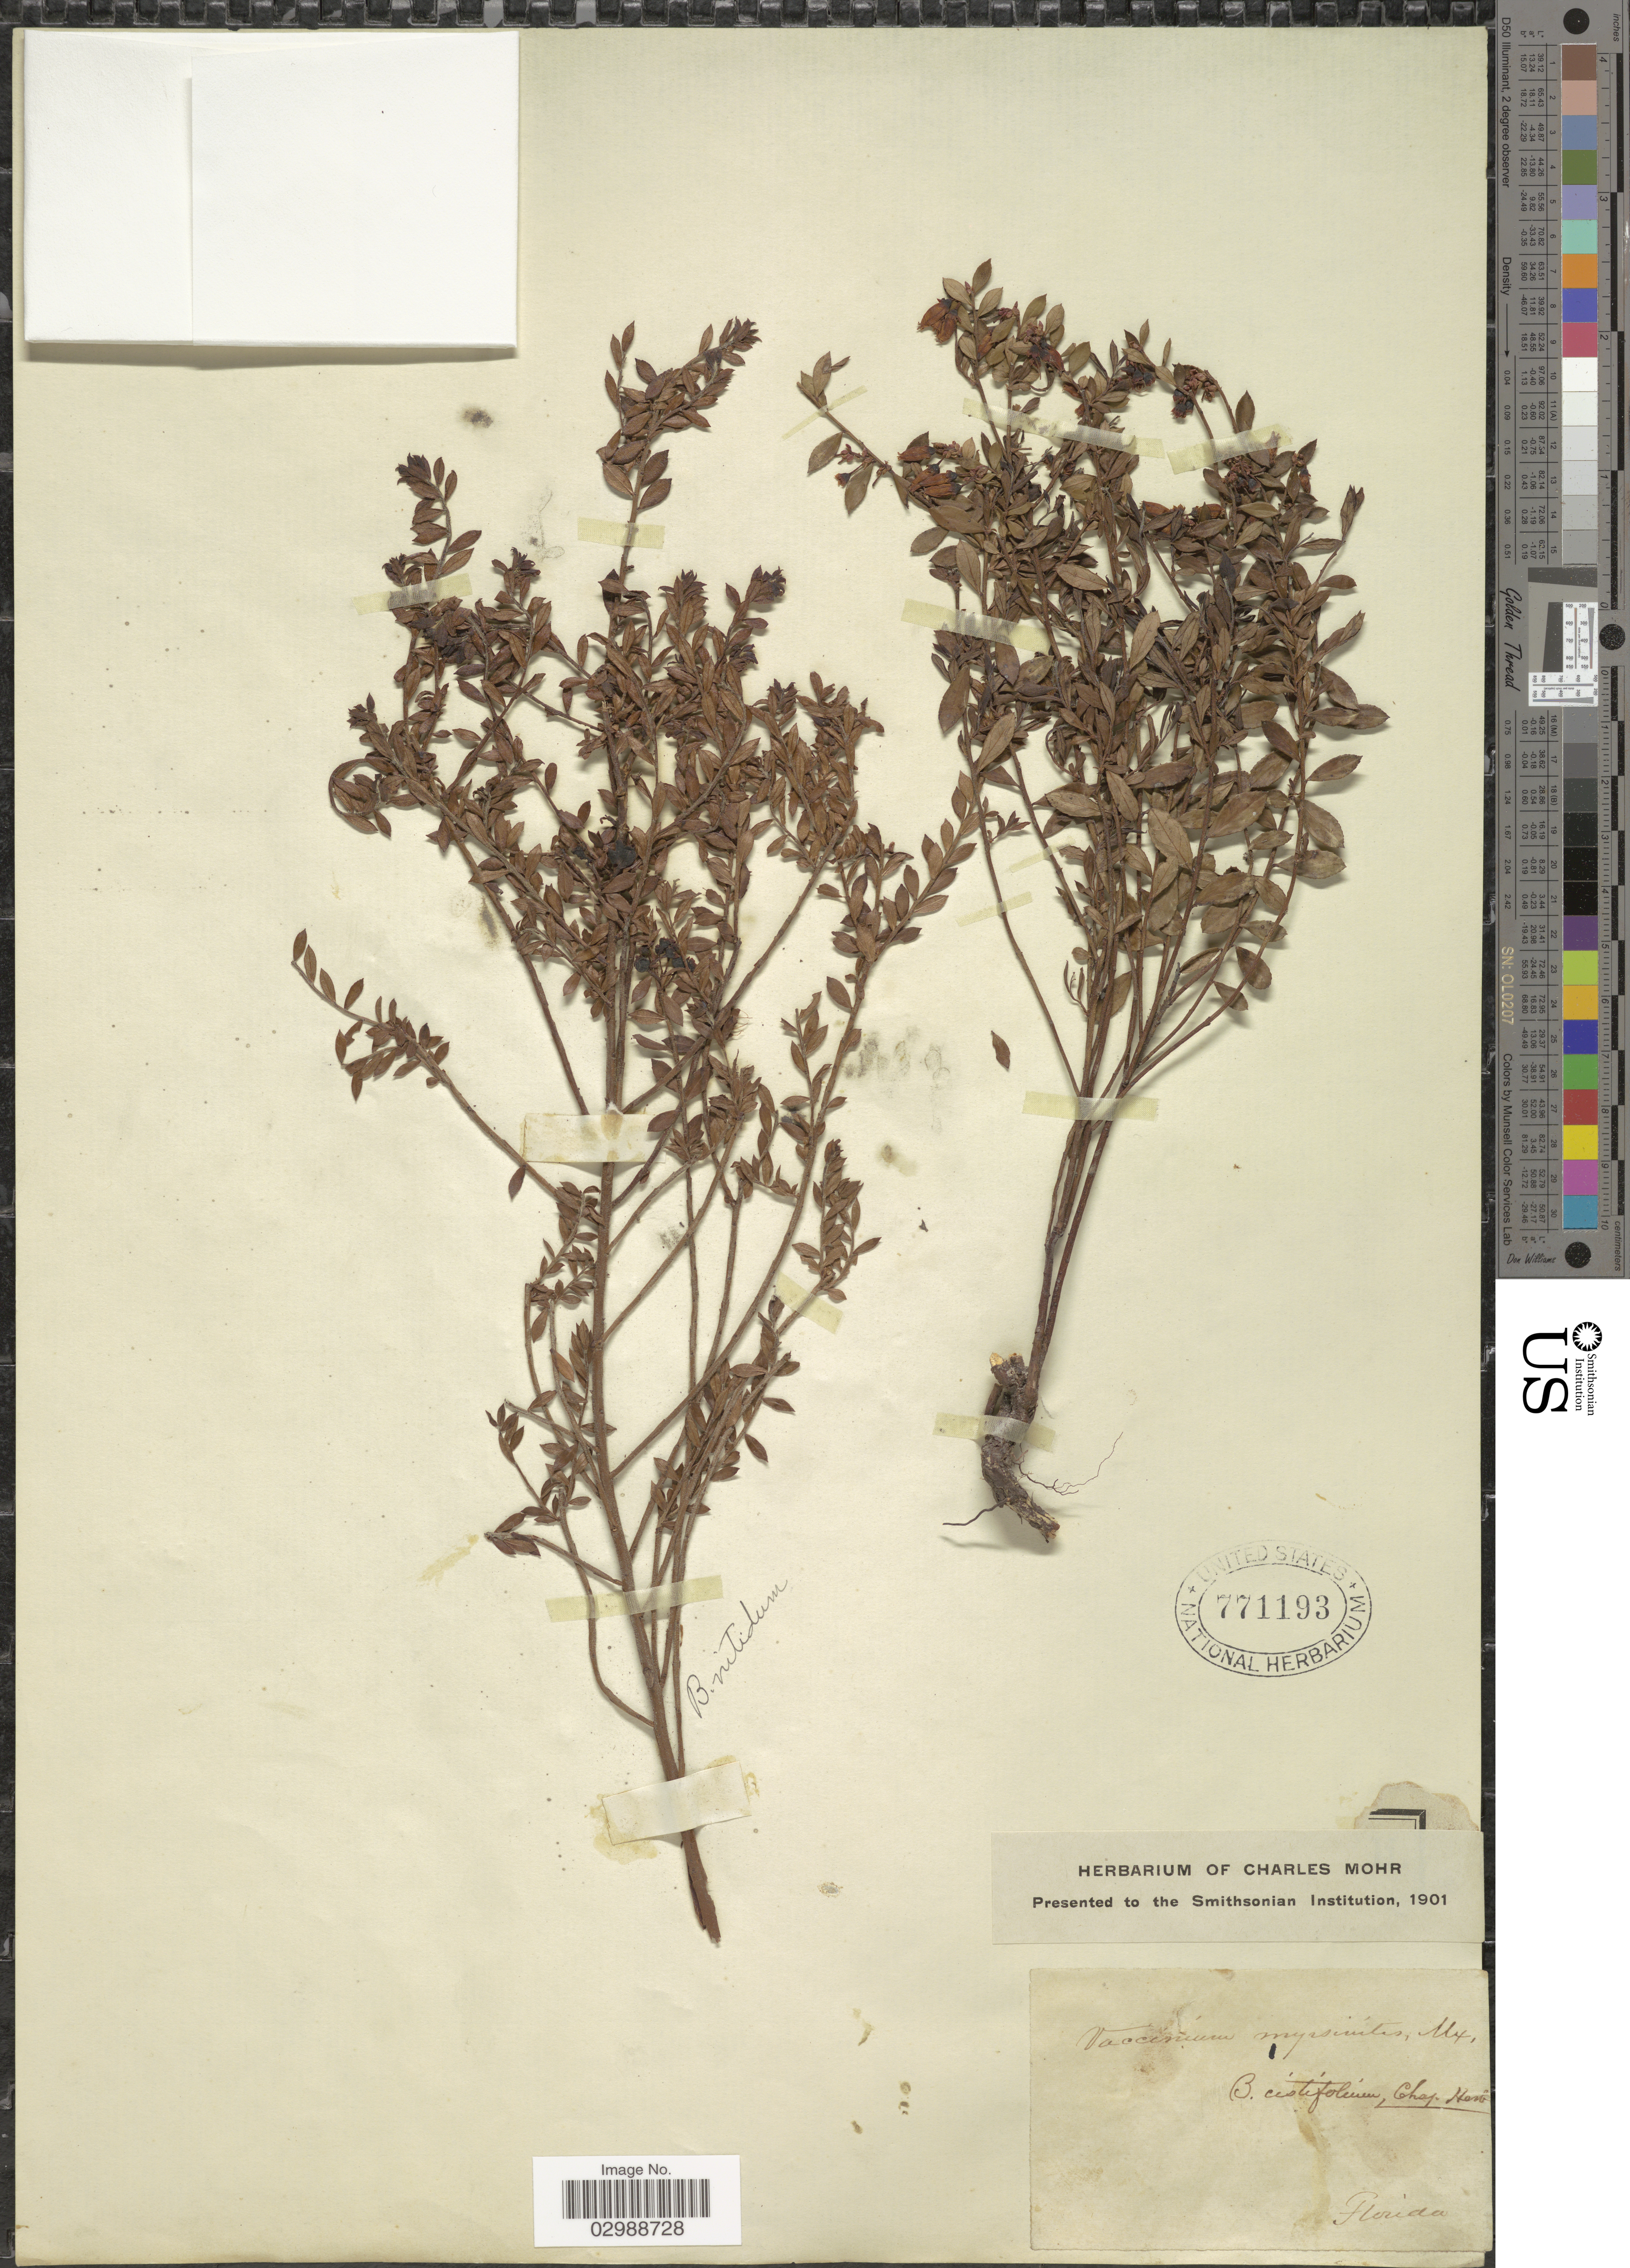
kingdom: Plantae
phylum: Tracheophyta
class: Magnoliopsida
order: Ericales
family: Ericaceae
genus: Vaccinium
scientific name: Vaccinium myrsinites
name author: Lam.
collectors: ex herb. Charles Mohr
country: United States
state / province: Florida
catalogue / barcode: US 771193